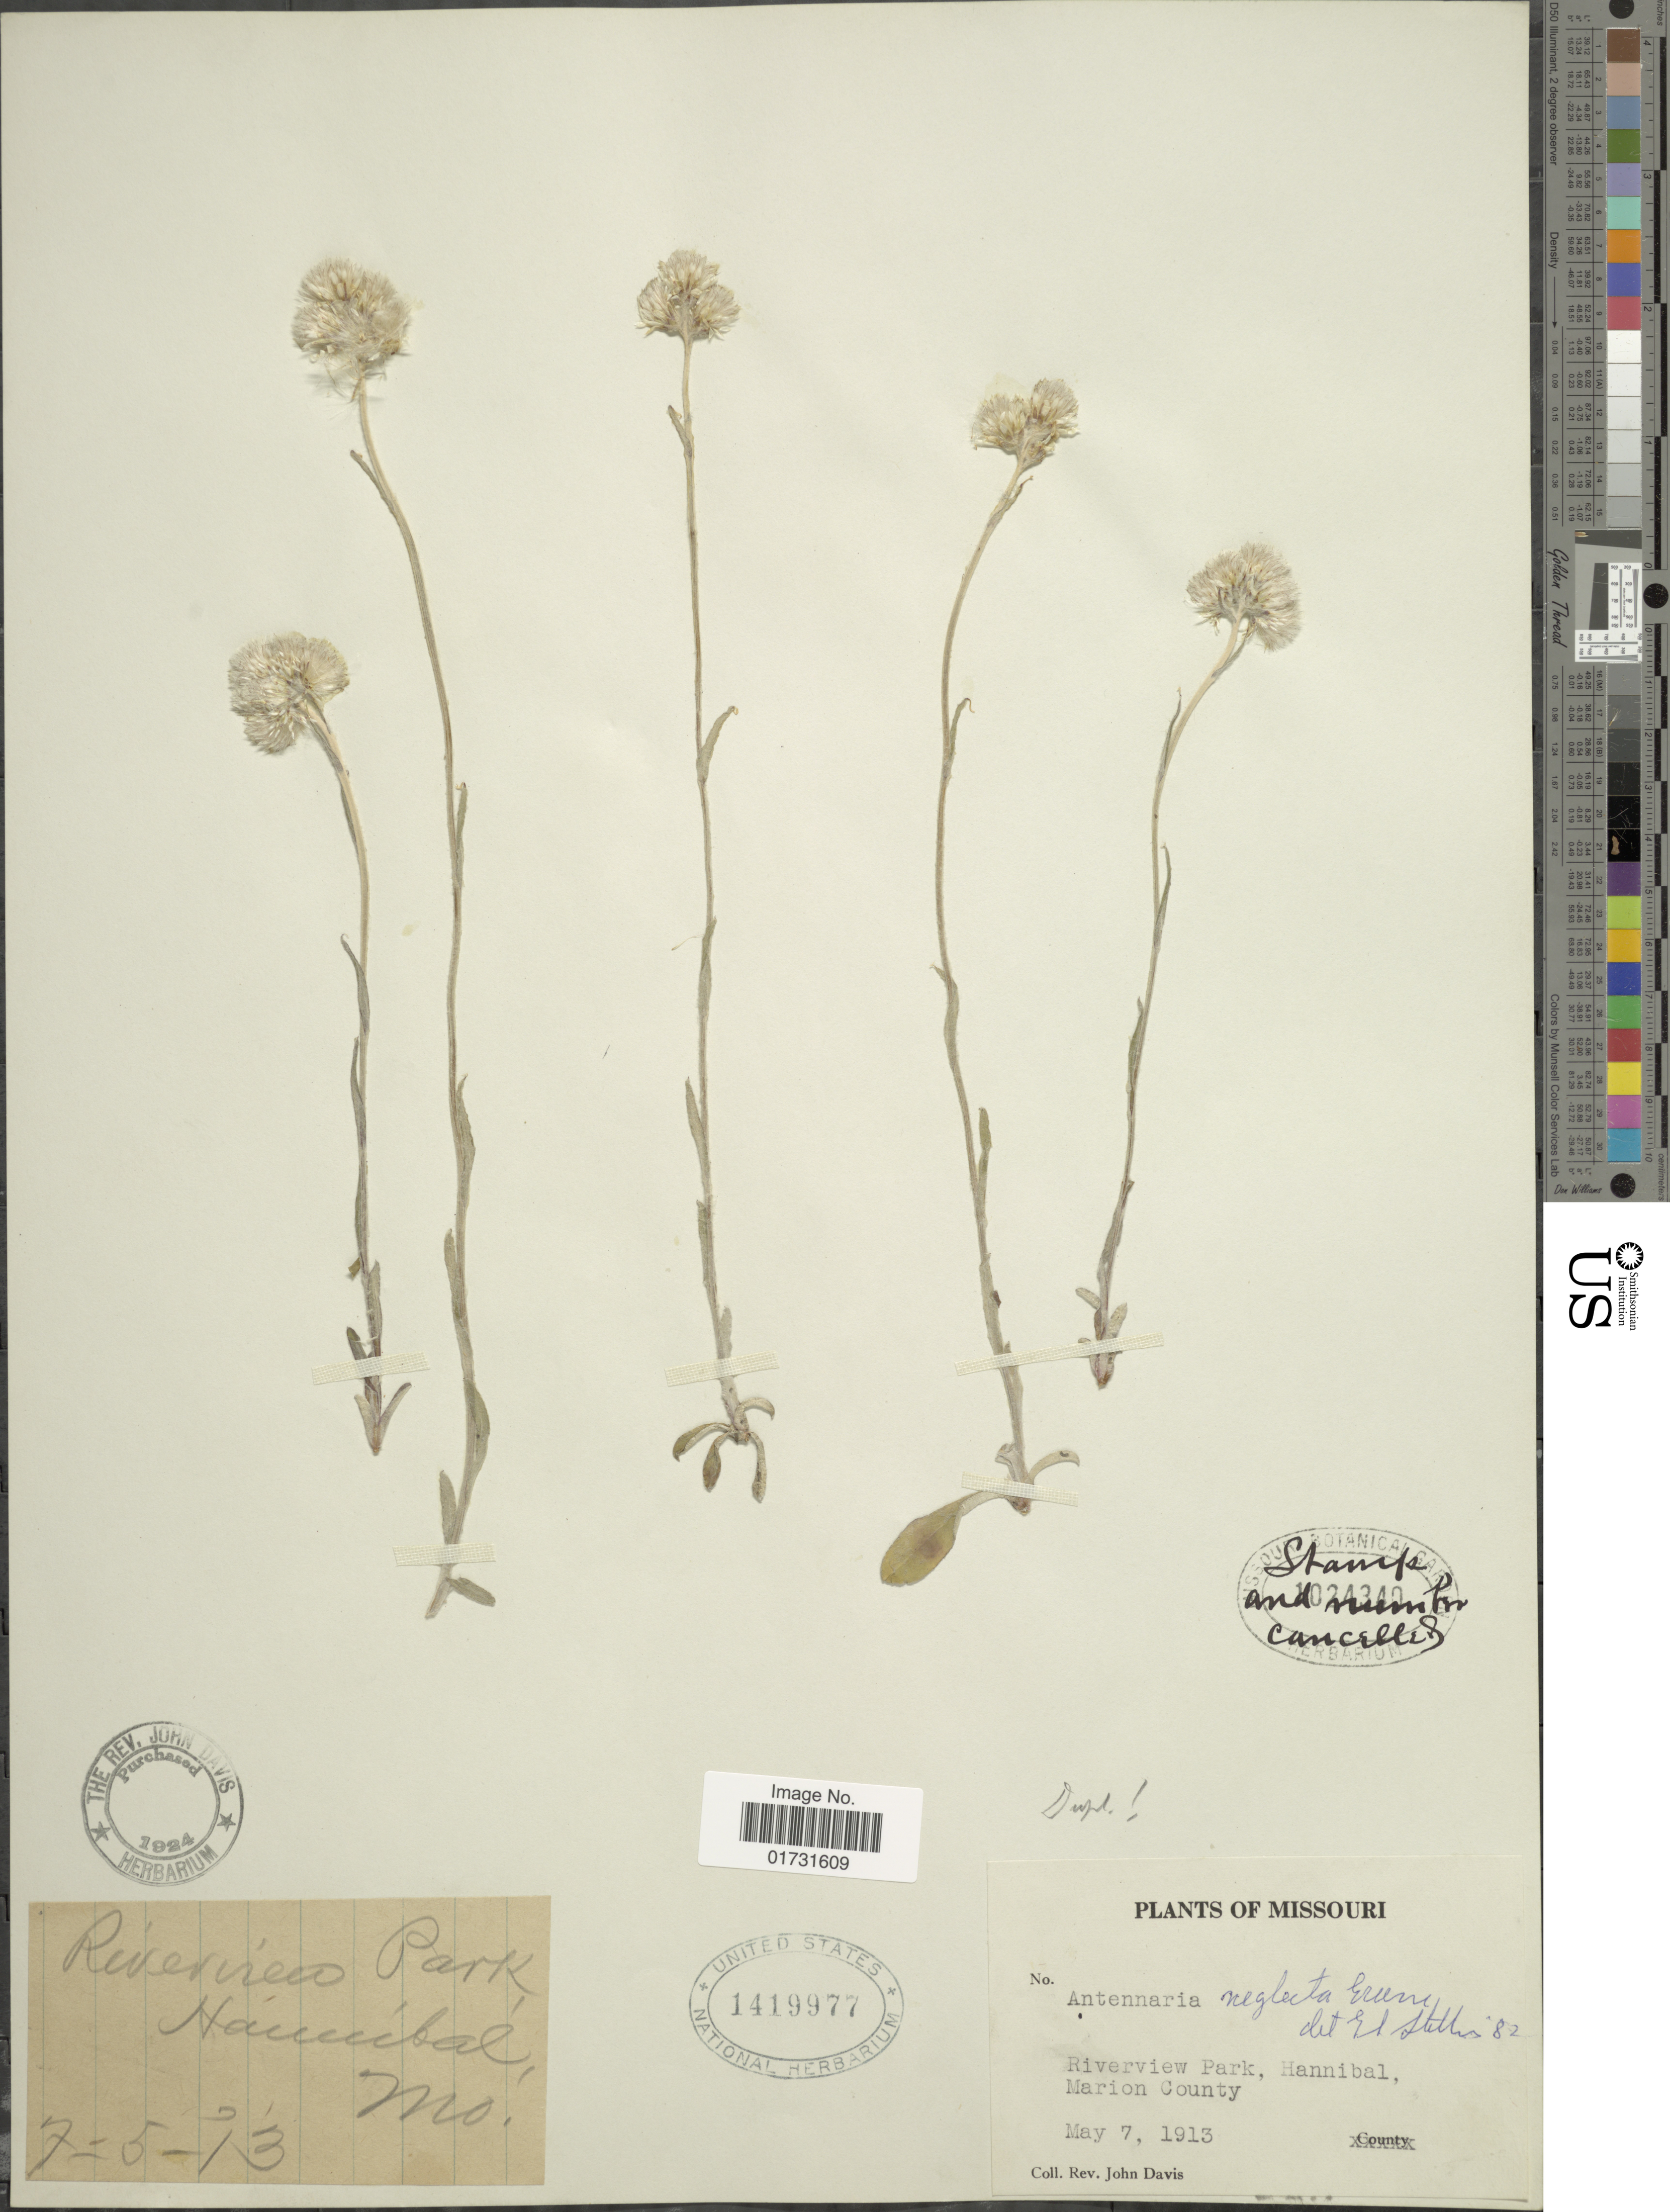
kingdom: Plantae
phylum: Tracheophyta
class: Magnoliopsida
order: Asterales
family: Asteraceae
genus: Antennaria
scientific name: Antennaria neglecta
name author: Greene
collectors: J. Davis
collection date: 1913-05-07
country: United States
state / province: Missouri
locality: Riverview Park, Hannibal, Marion County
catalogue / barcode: US 1419977